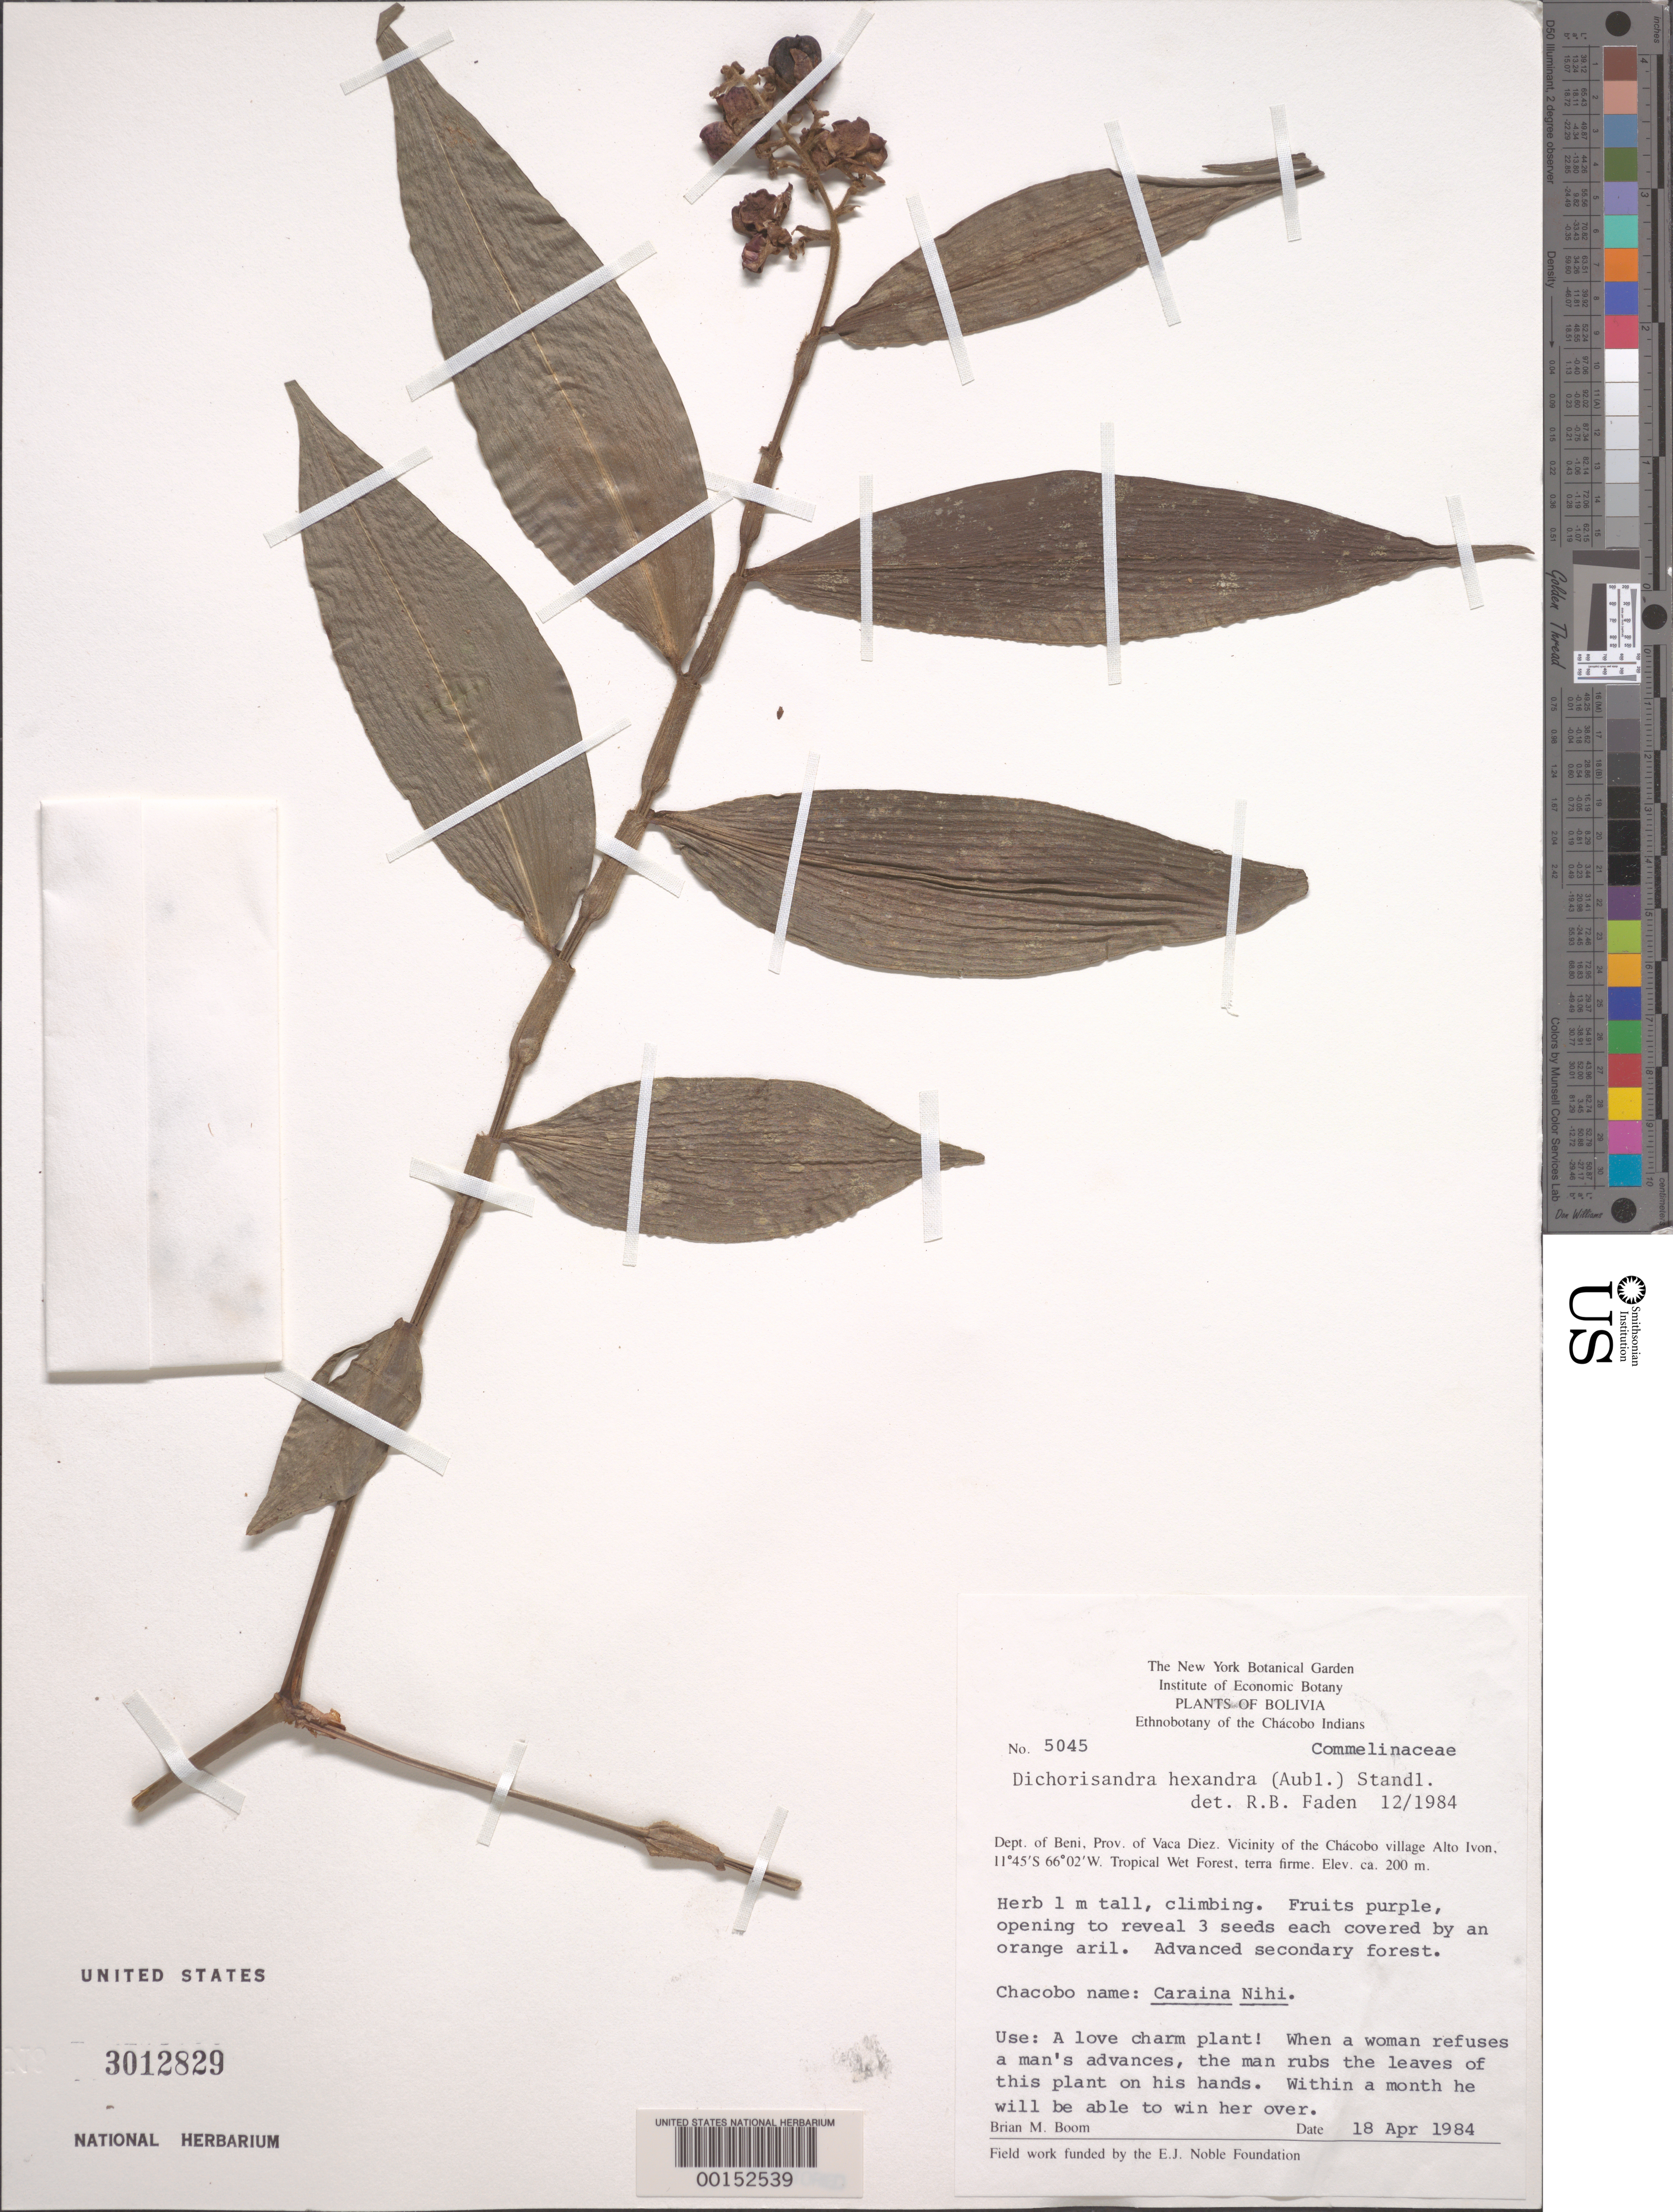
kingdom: Plantae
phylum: Tracheophyta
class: Liliopsida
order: Commelinales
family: Commelinaceae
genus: Dichorisandra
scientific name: Dichorisandra hexandra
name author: (Aubl.) Standl.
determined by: Faden, Robert B., (US), Smithsonian Institution - National Museum of Natural History (UNITED STATES)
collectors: B. M. Boom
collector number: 5045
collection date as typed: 18 Apr 1984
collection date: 1984-04-18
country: Bolivia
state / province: Beni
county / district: Vaca Diez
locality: Chacobo Village of Alto Ivon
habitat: Tropical wet forest, terra firme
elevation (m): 200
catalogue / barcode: US 3012829